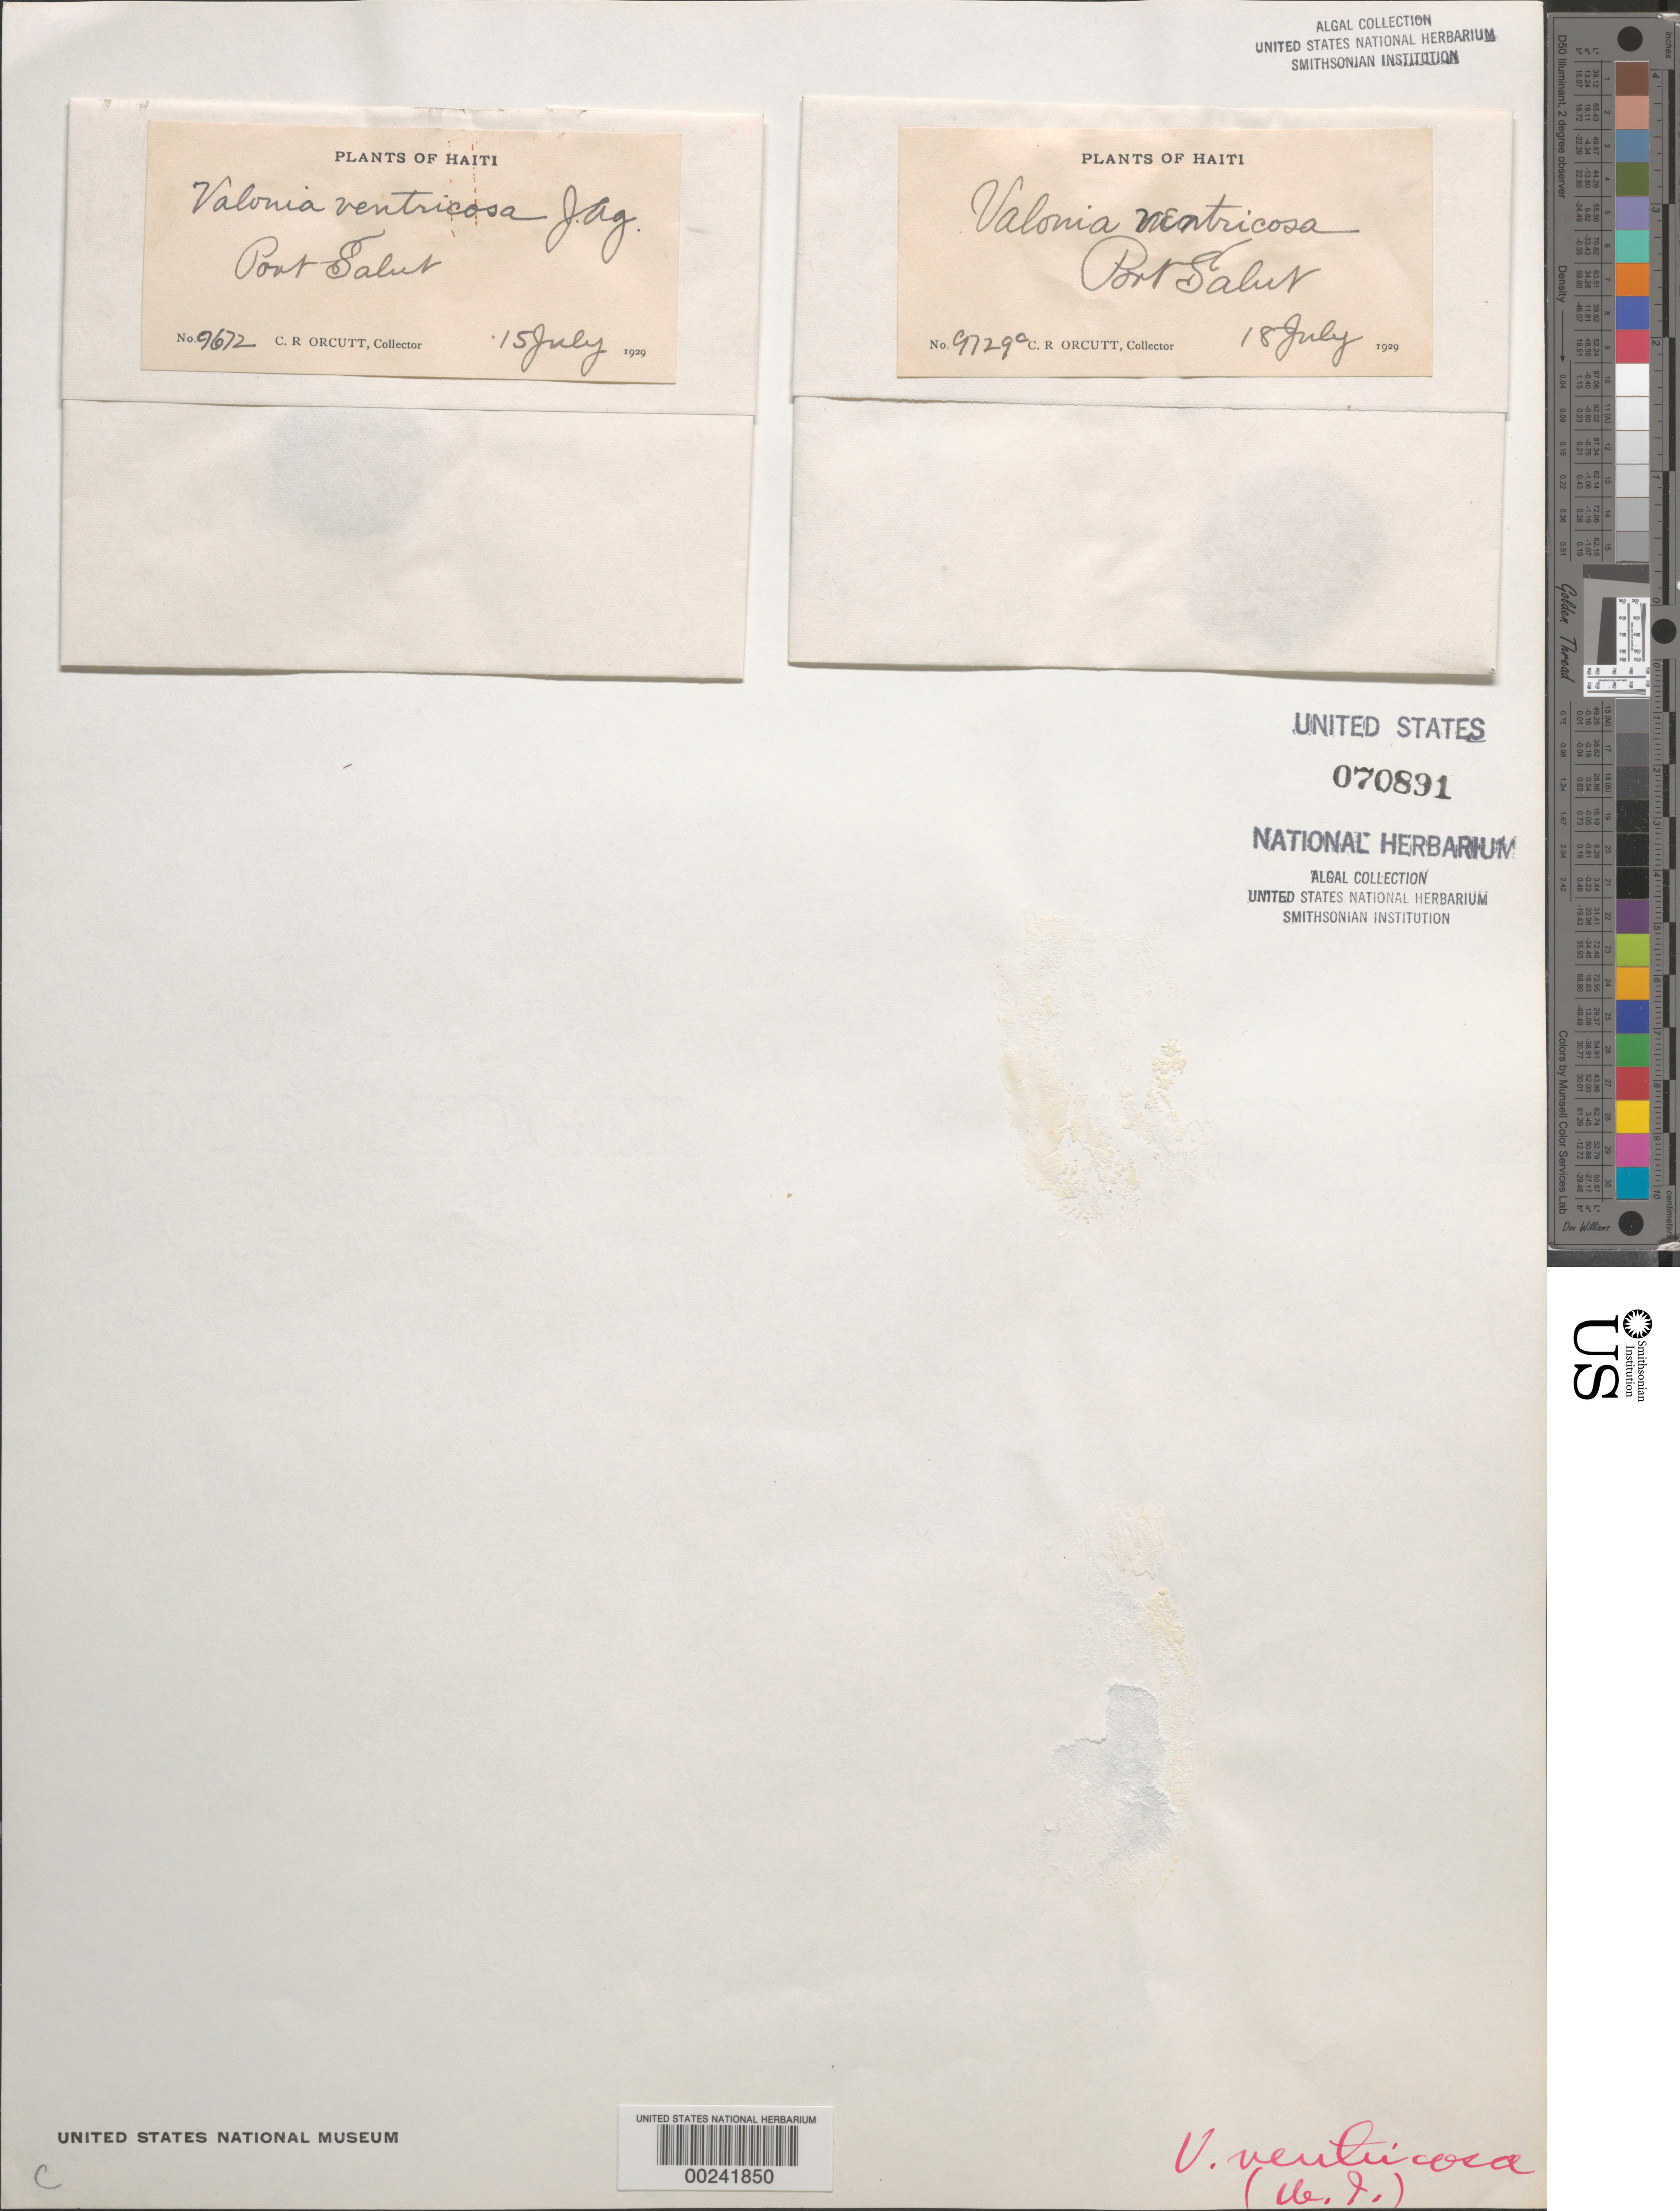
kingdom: Plantae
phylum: Chlorophyta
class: Ulvophyceae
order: Siphonocladales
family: Valoniaceae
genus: Valonia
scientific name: Valonia ventricosa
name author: J. Agardh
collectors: C. R. Orcutt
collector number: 9672 & 9729C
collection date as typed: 15 Jul 1929 AND 18 Jul 1929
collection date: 1929-07-15,1929-07-18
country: Haiti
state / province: Sud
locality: Port salut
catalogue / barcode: US 70891